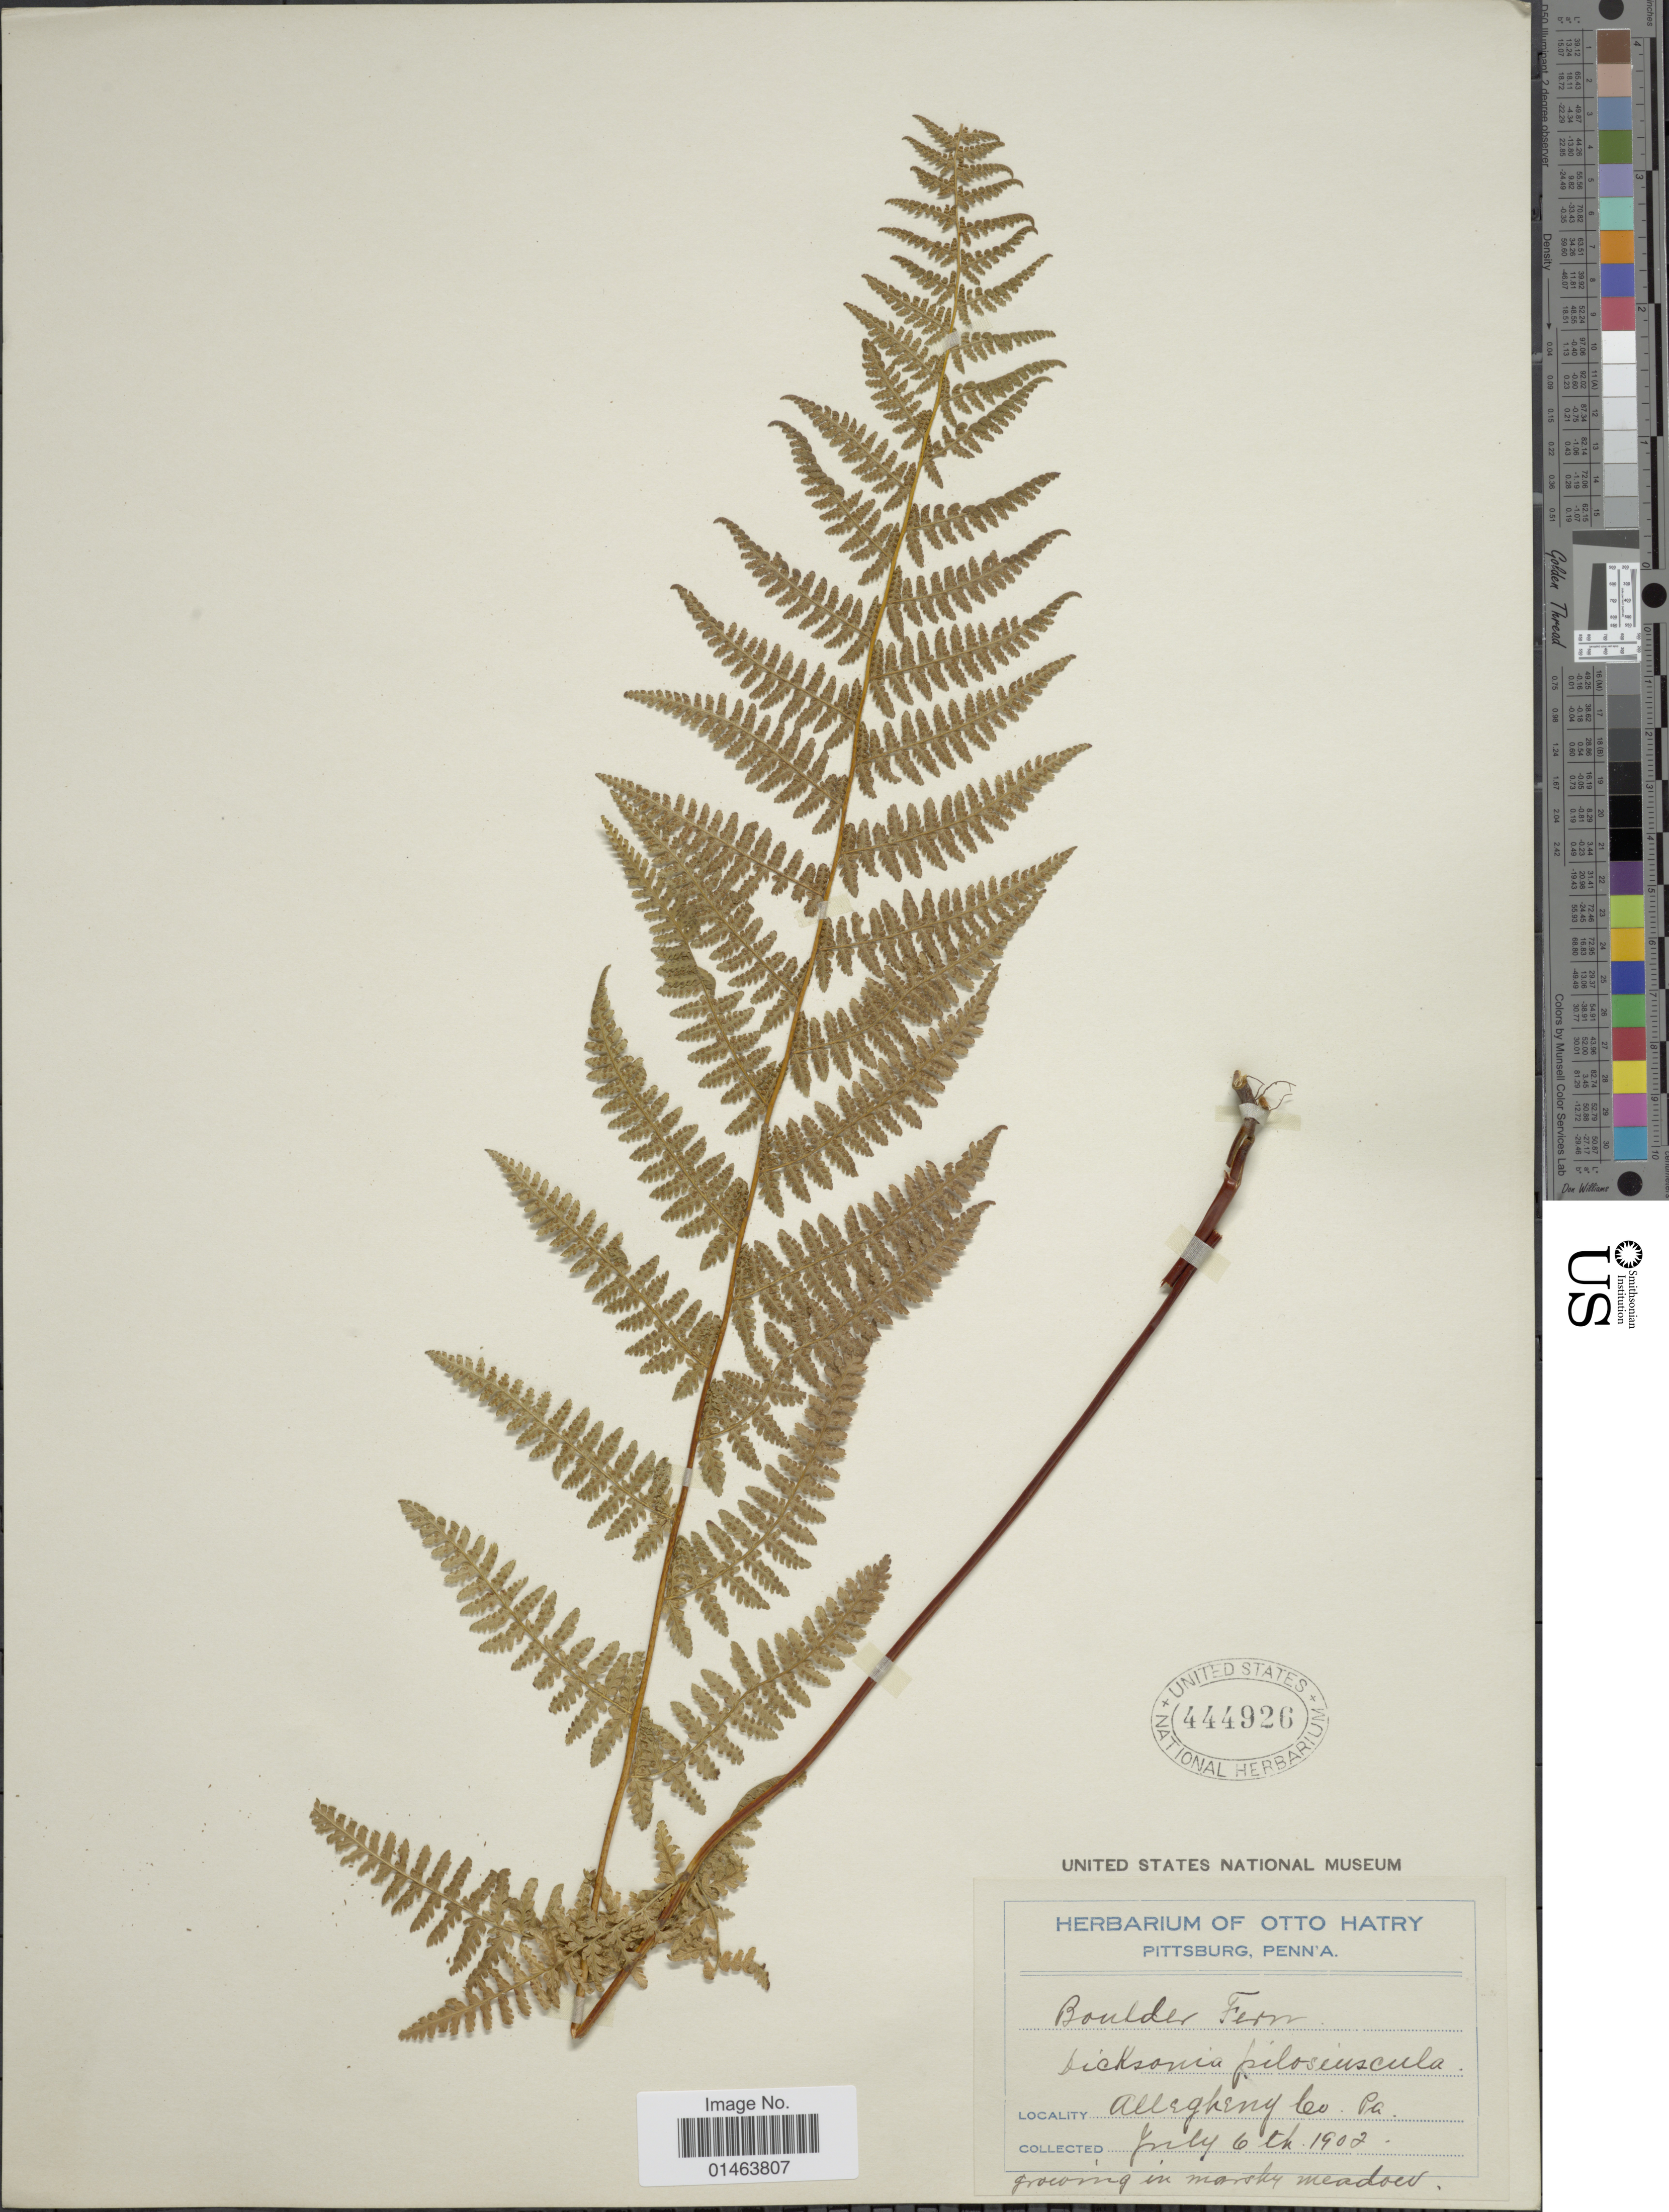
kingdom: Plantae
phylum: Tracheophyta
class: Polypodiopsida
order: Polypodiales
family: Dennstaedtiaceae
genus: Dennstaedtia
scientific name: Dennstaedtia punctilobula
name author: (Michx.) T. Moore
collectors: ex herb. Otto Hatry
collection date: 1902-07-06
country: United States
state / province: Pennsylvania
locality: Pittsburg, Allegheny Co.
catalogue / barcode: US 444926